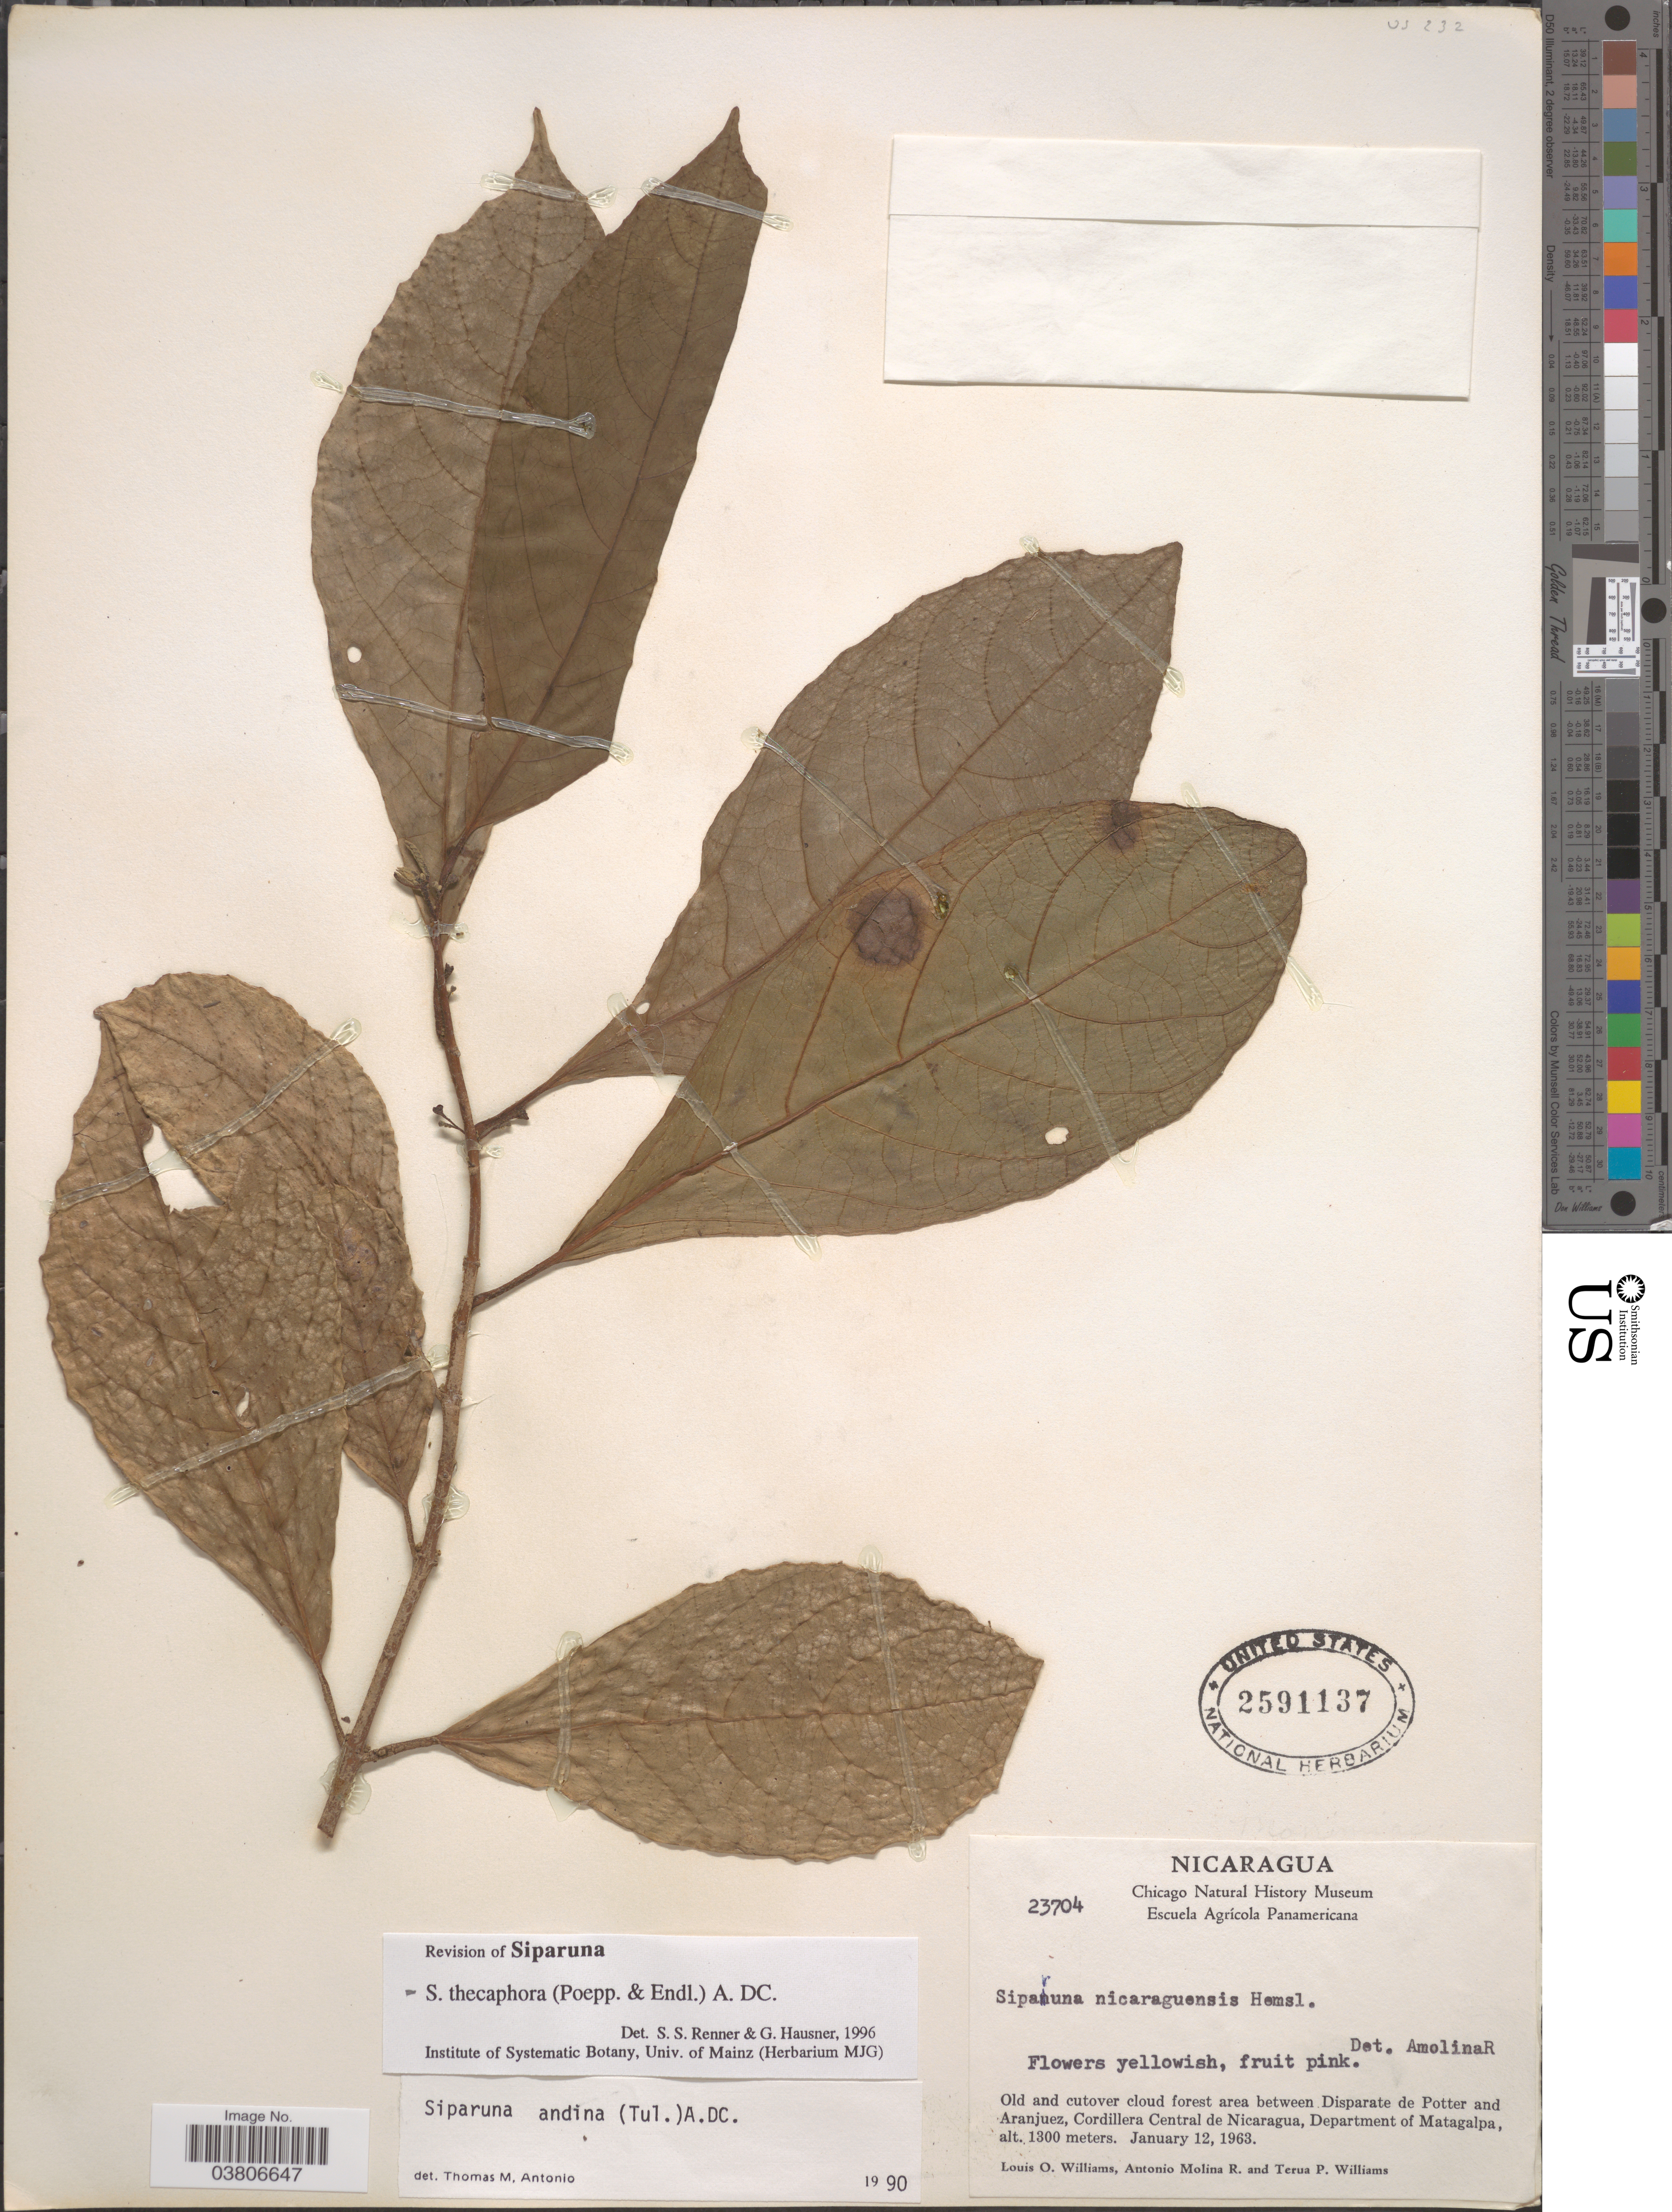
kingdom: Plantae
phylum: Tracheophyta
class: Magnoliopsida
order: Laurales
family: Siparunaceae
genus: Siparuna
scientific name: Siparuna thecaphora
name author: (Poepp. & Endl.) A. DC.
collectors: L. O. Williams, A. Molina R. & T. Williams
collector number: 23704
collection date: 1963-01-12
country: Nicaragua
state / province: Matagalpa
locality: Old and cutover cloud forest area between Disparate de Potter and Aranjuez, Cordillera Central de Nicaragua, Department of Matagalpa.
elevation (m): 1300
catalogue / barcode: US 2591137